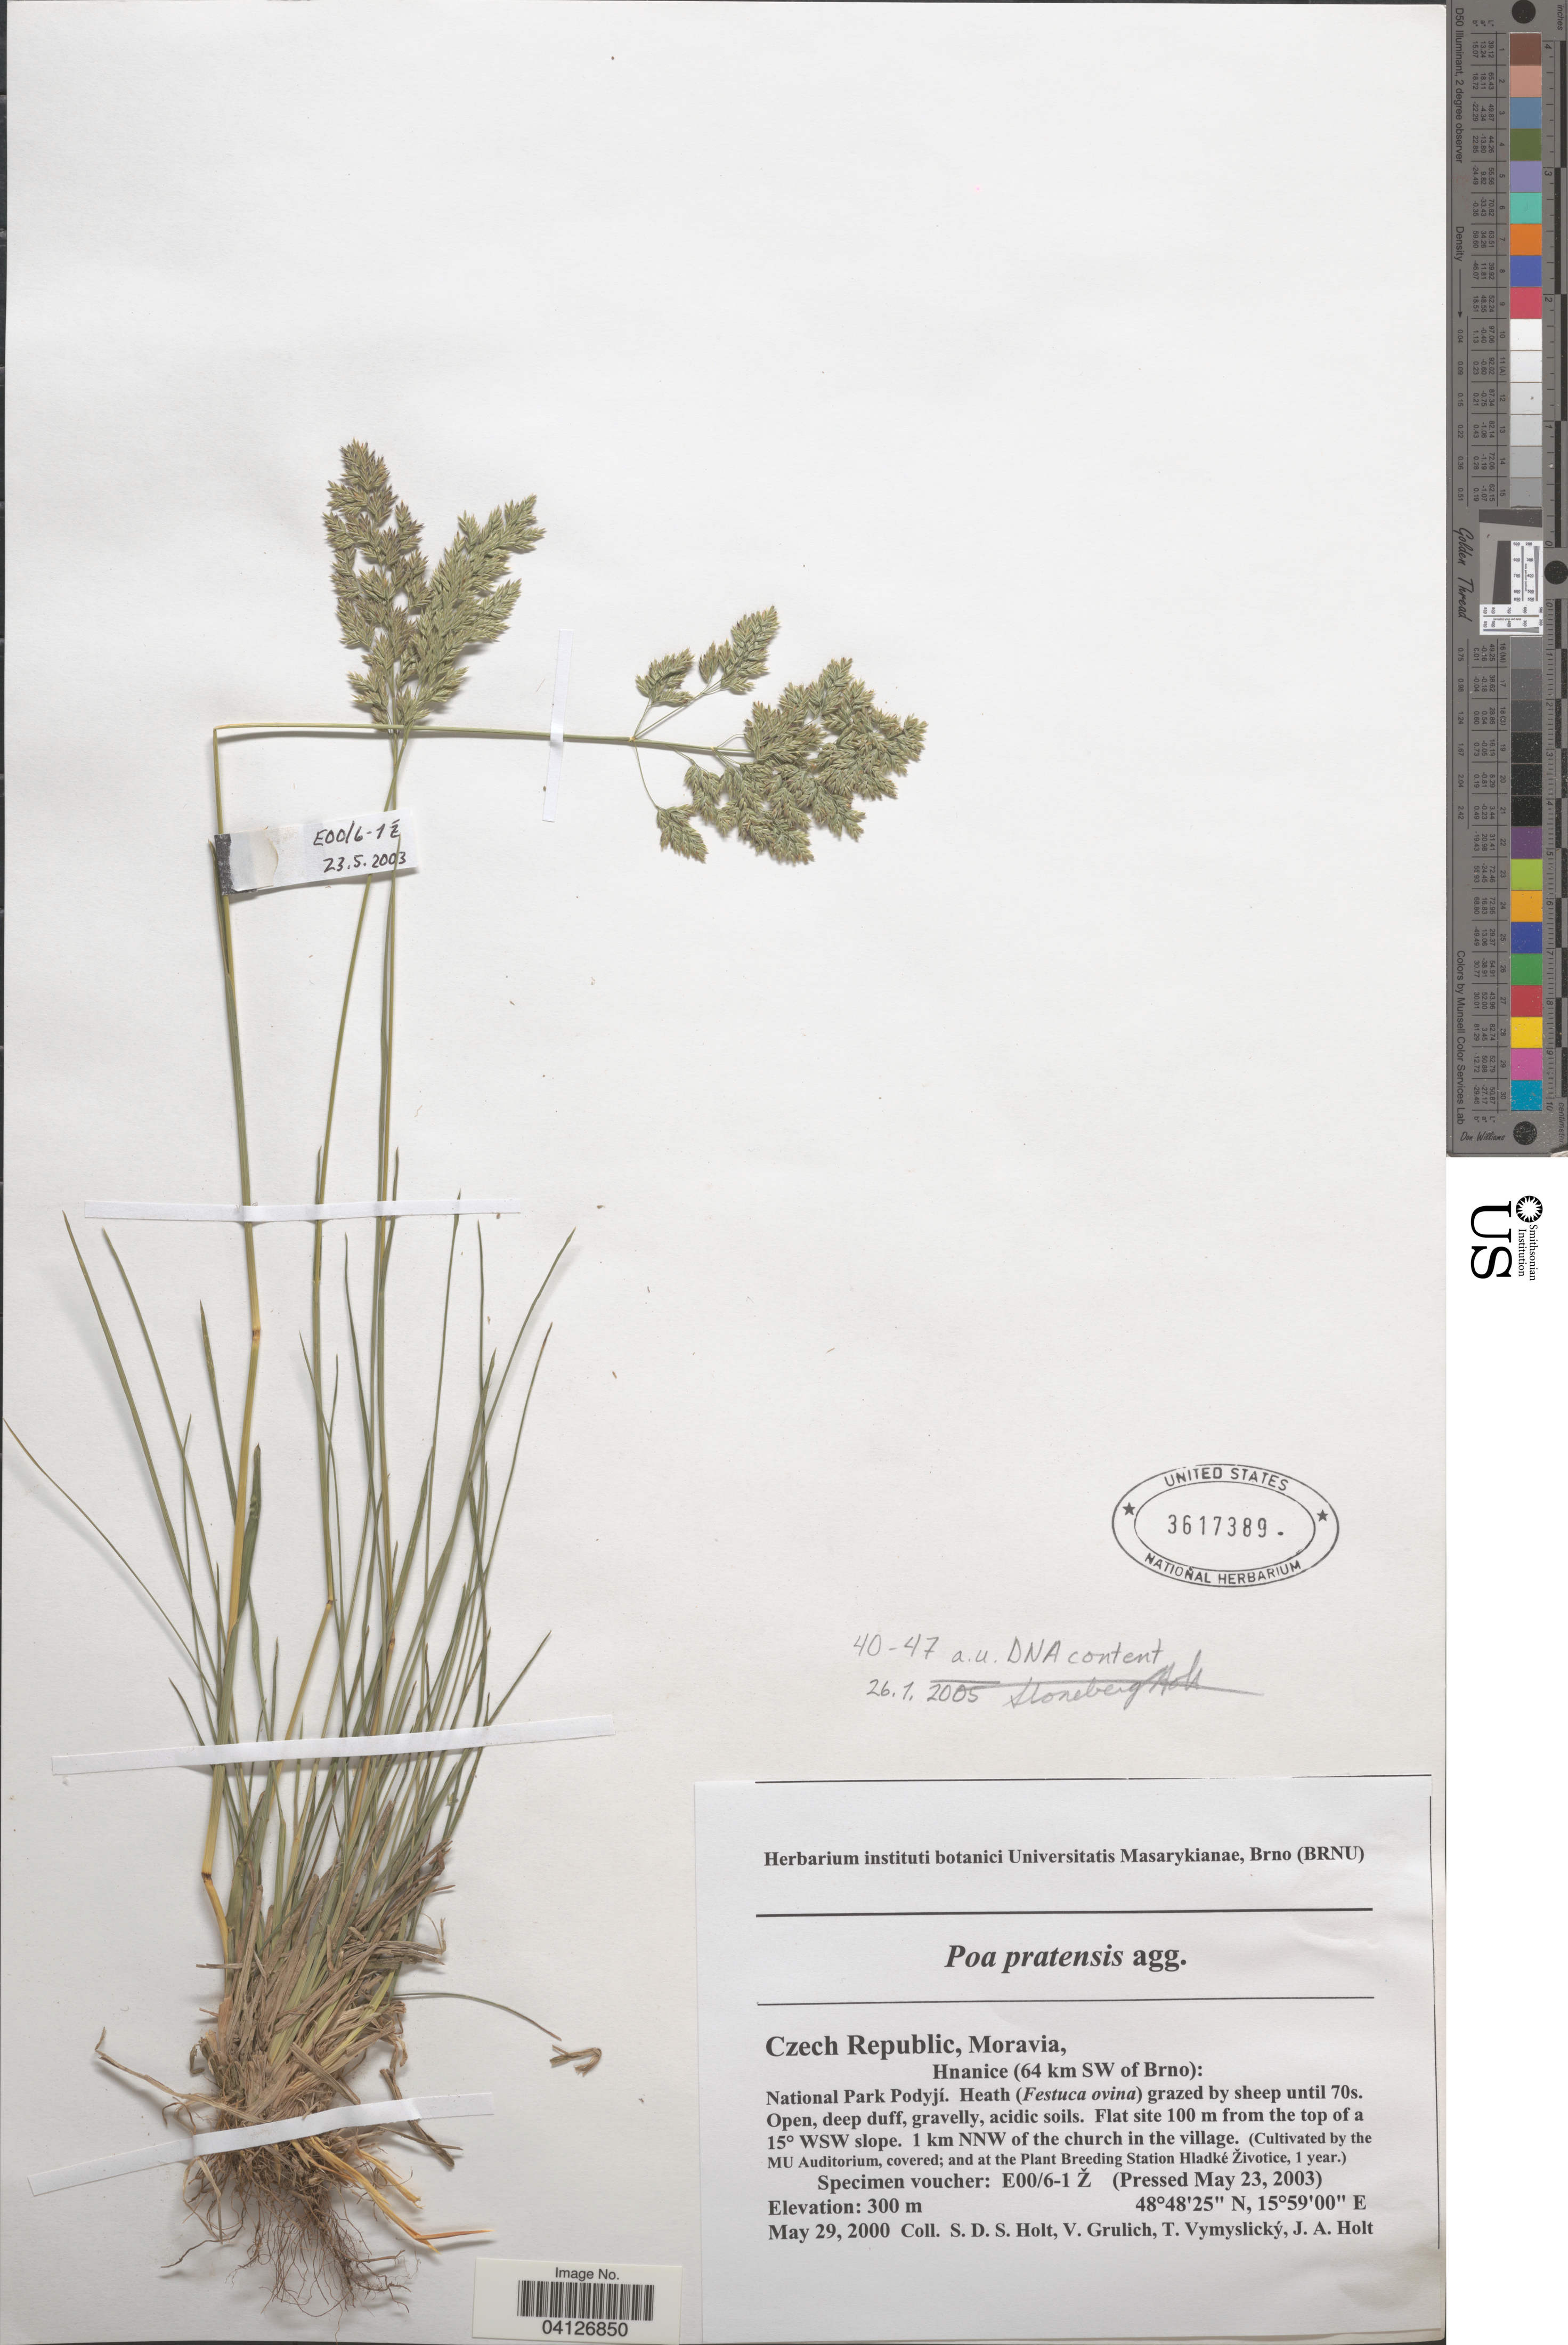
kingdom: Plantae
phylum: Tracheophyta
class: Liliopsida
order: Poales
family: Poaceae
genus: Poa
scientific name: Poa pratensis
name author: L.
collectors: Ex herb. instituti botanici Universitatis Masarykianae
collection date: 2003-05-23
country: Czechia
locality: By the MU Auditorium, covered; and at the Plant Breeding Station Hladké Životice, 1 year.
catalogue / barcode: US 3617389